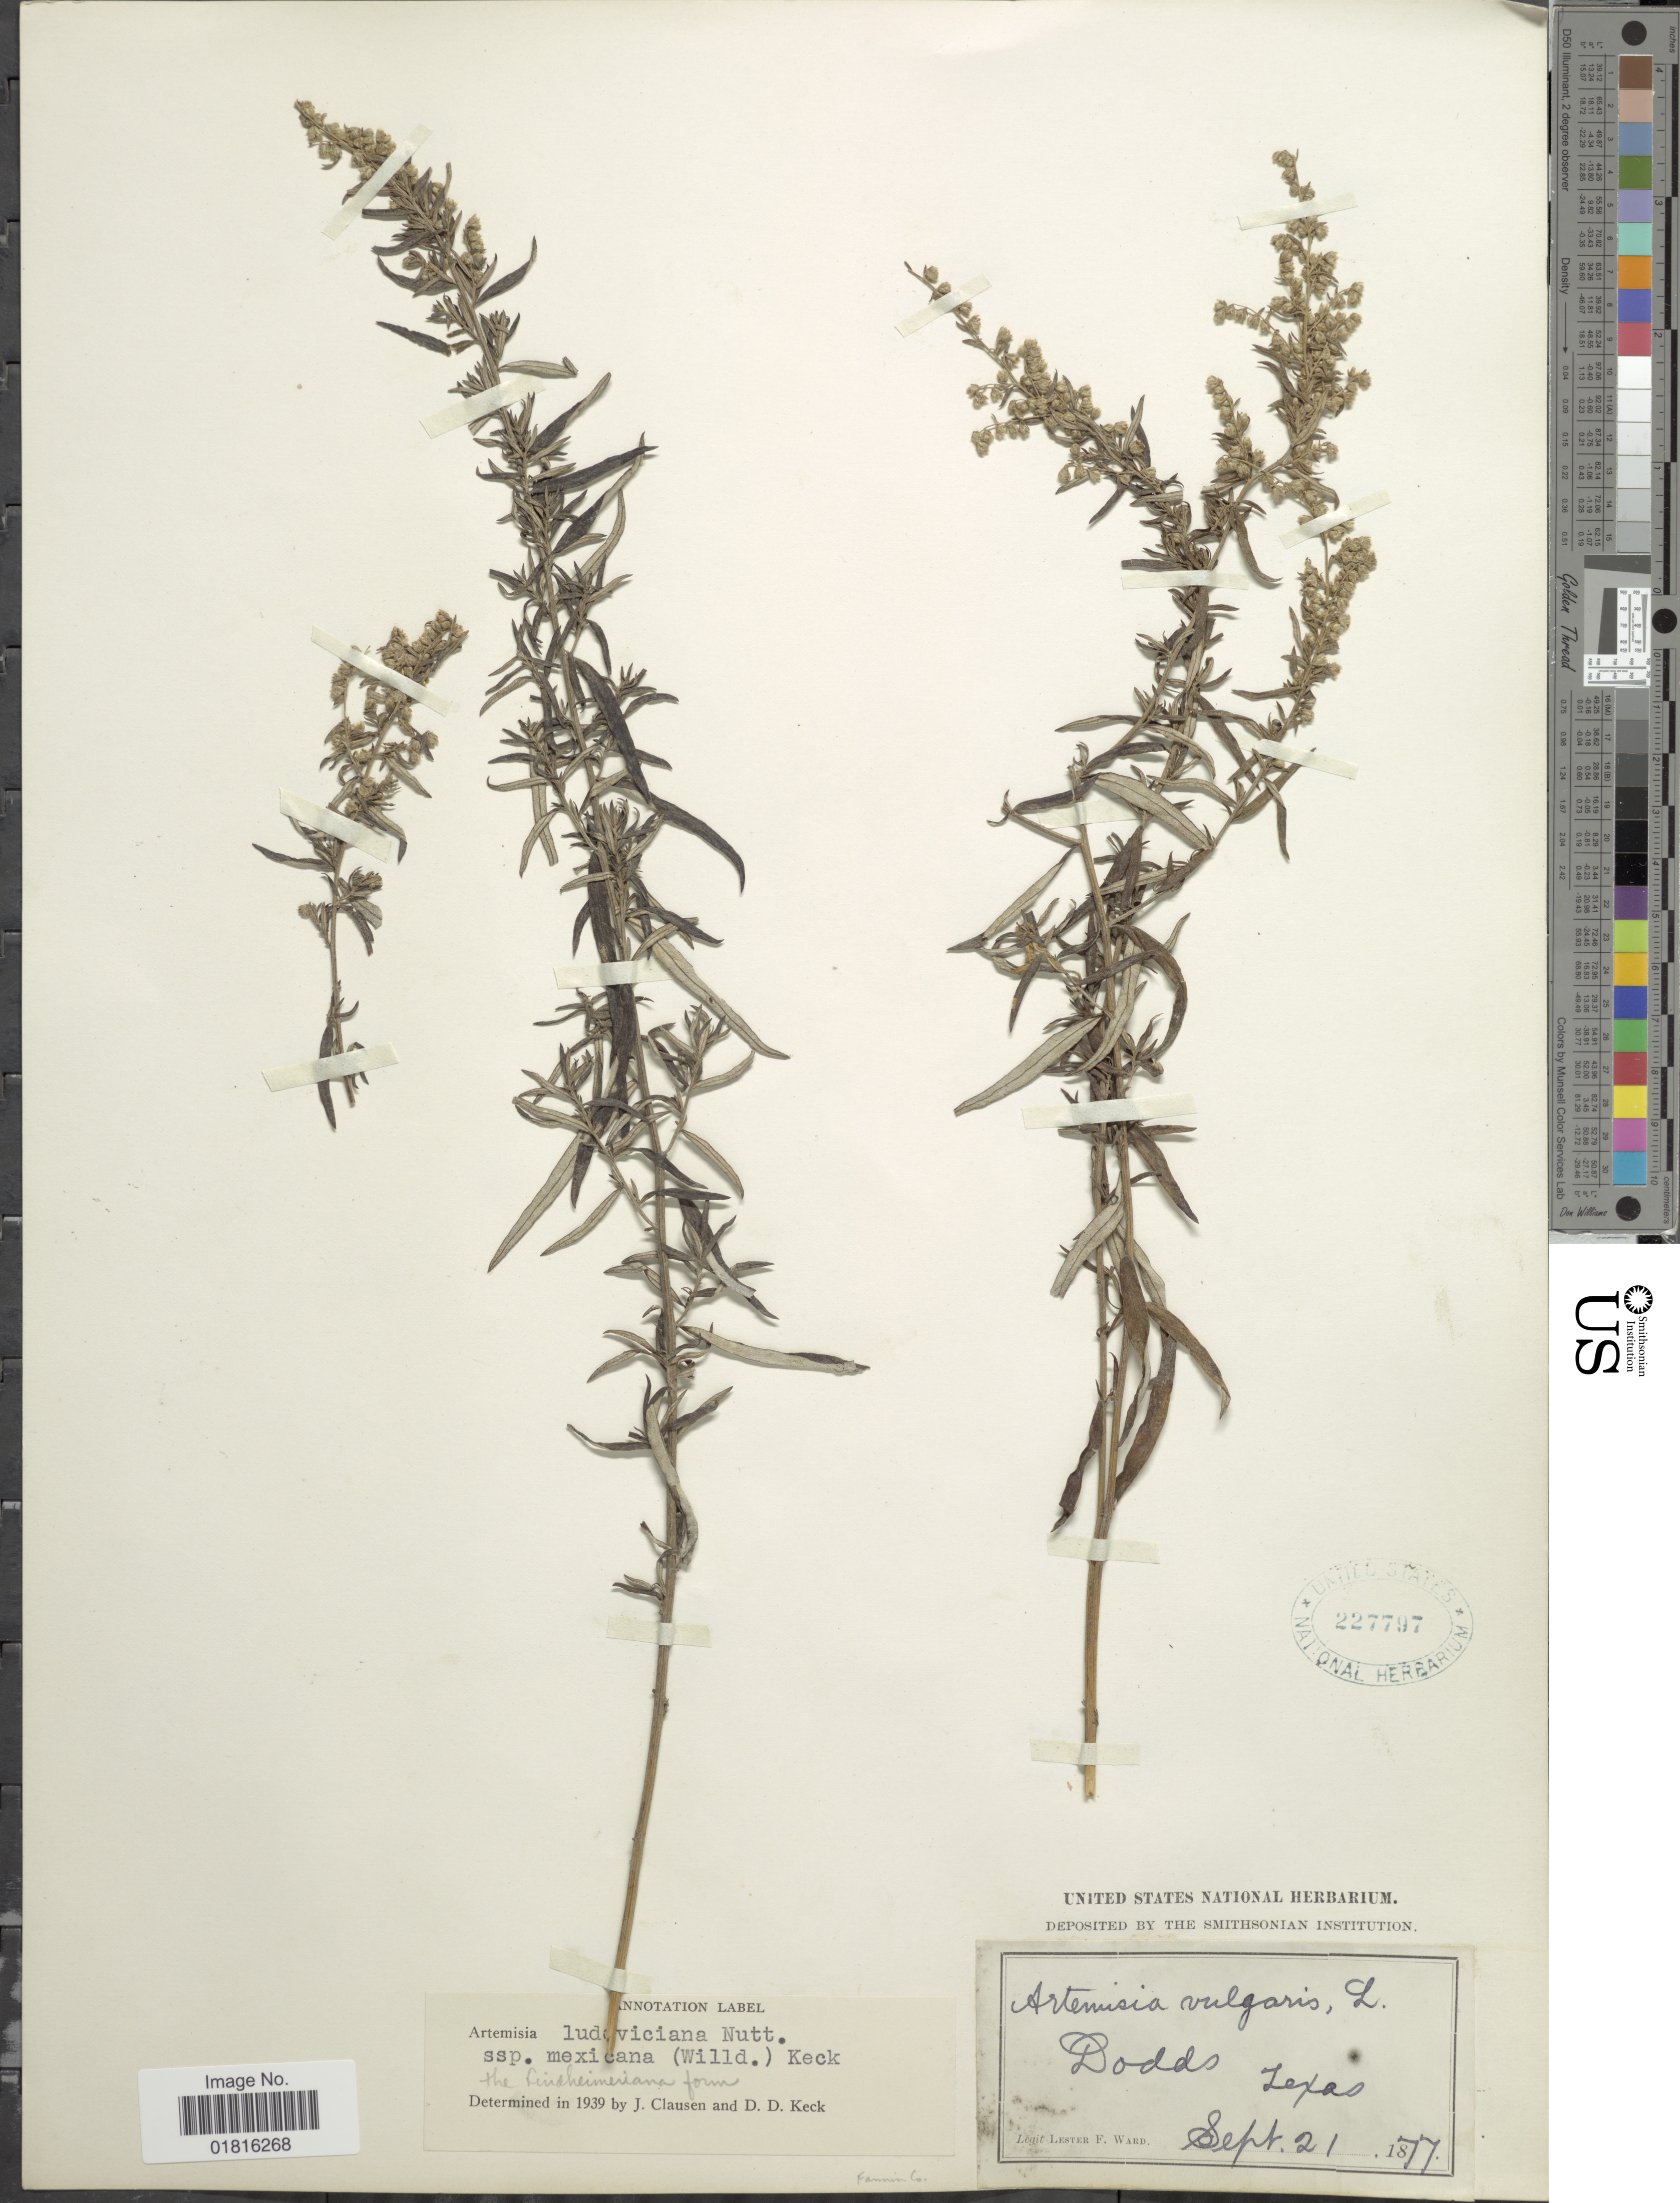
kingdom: Plantae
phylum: Tracheophyta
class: Magnoliopsida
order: Asterales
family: Asteraceae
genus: Artemisia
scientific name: Artemisia ludoviciana subsp. mexicana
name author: (Willd. ex Spreng.) D.D. Keck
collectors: L. F. Ward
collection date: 1877-09-21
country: United States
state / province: Texas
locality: Dodds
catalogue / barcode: US 227797